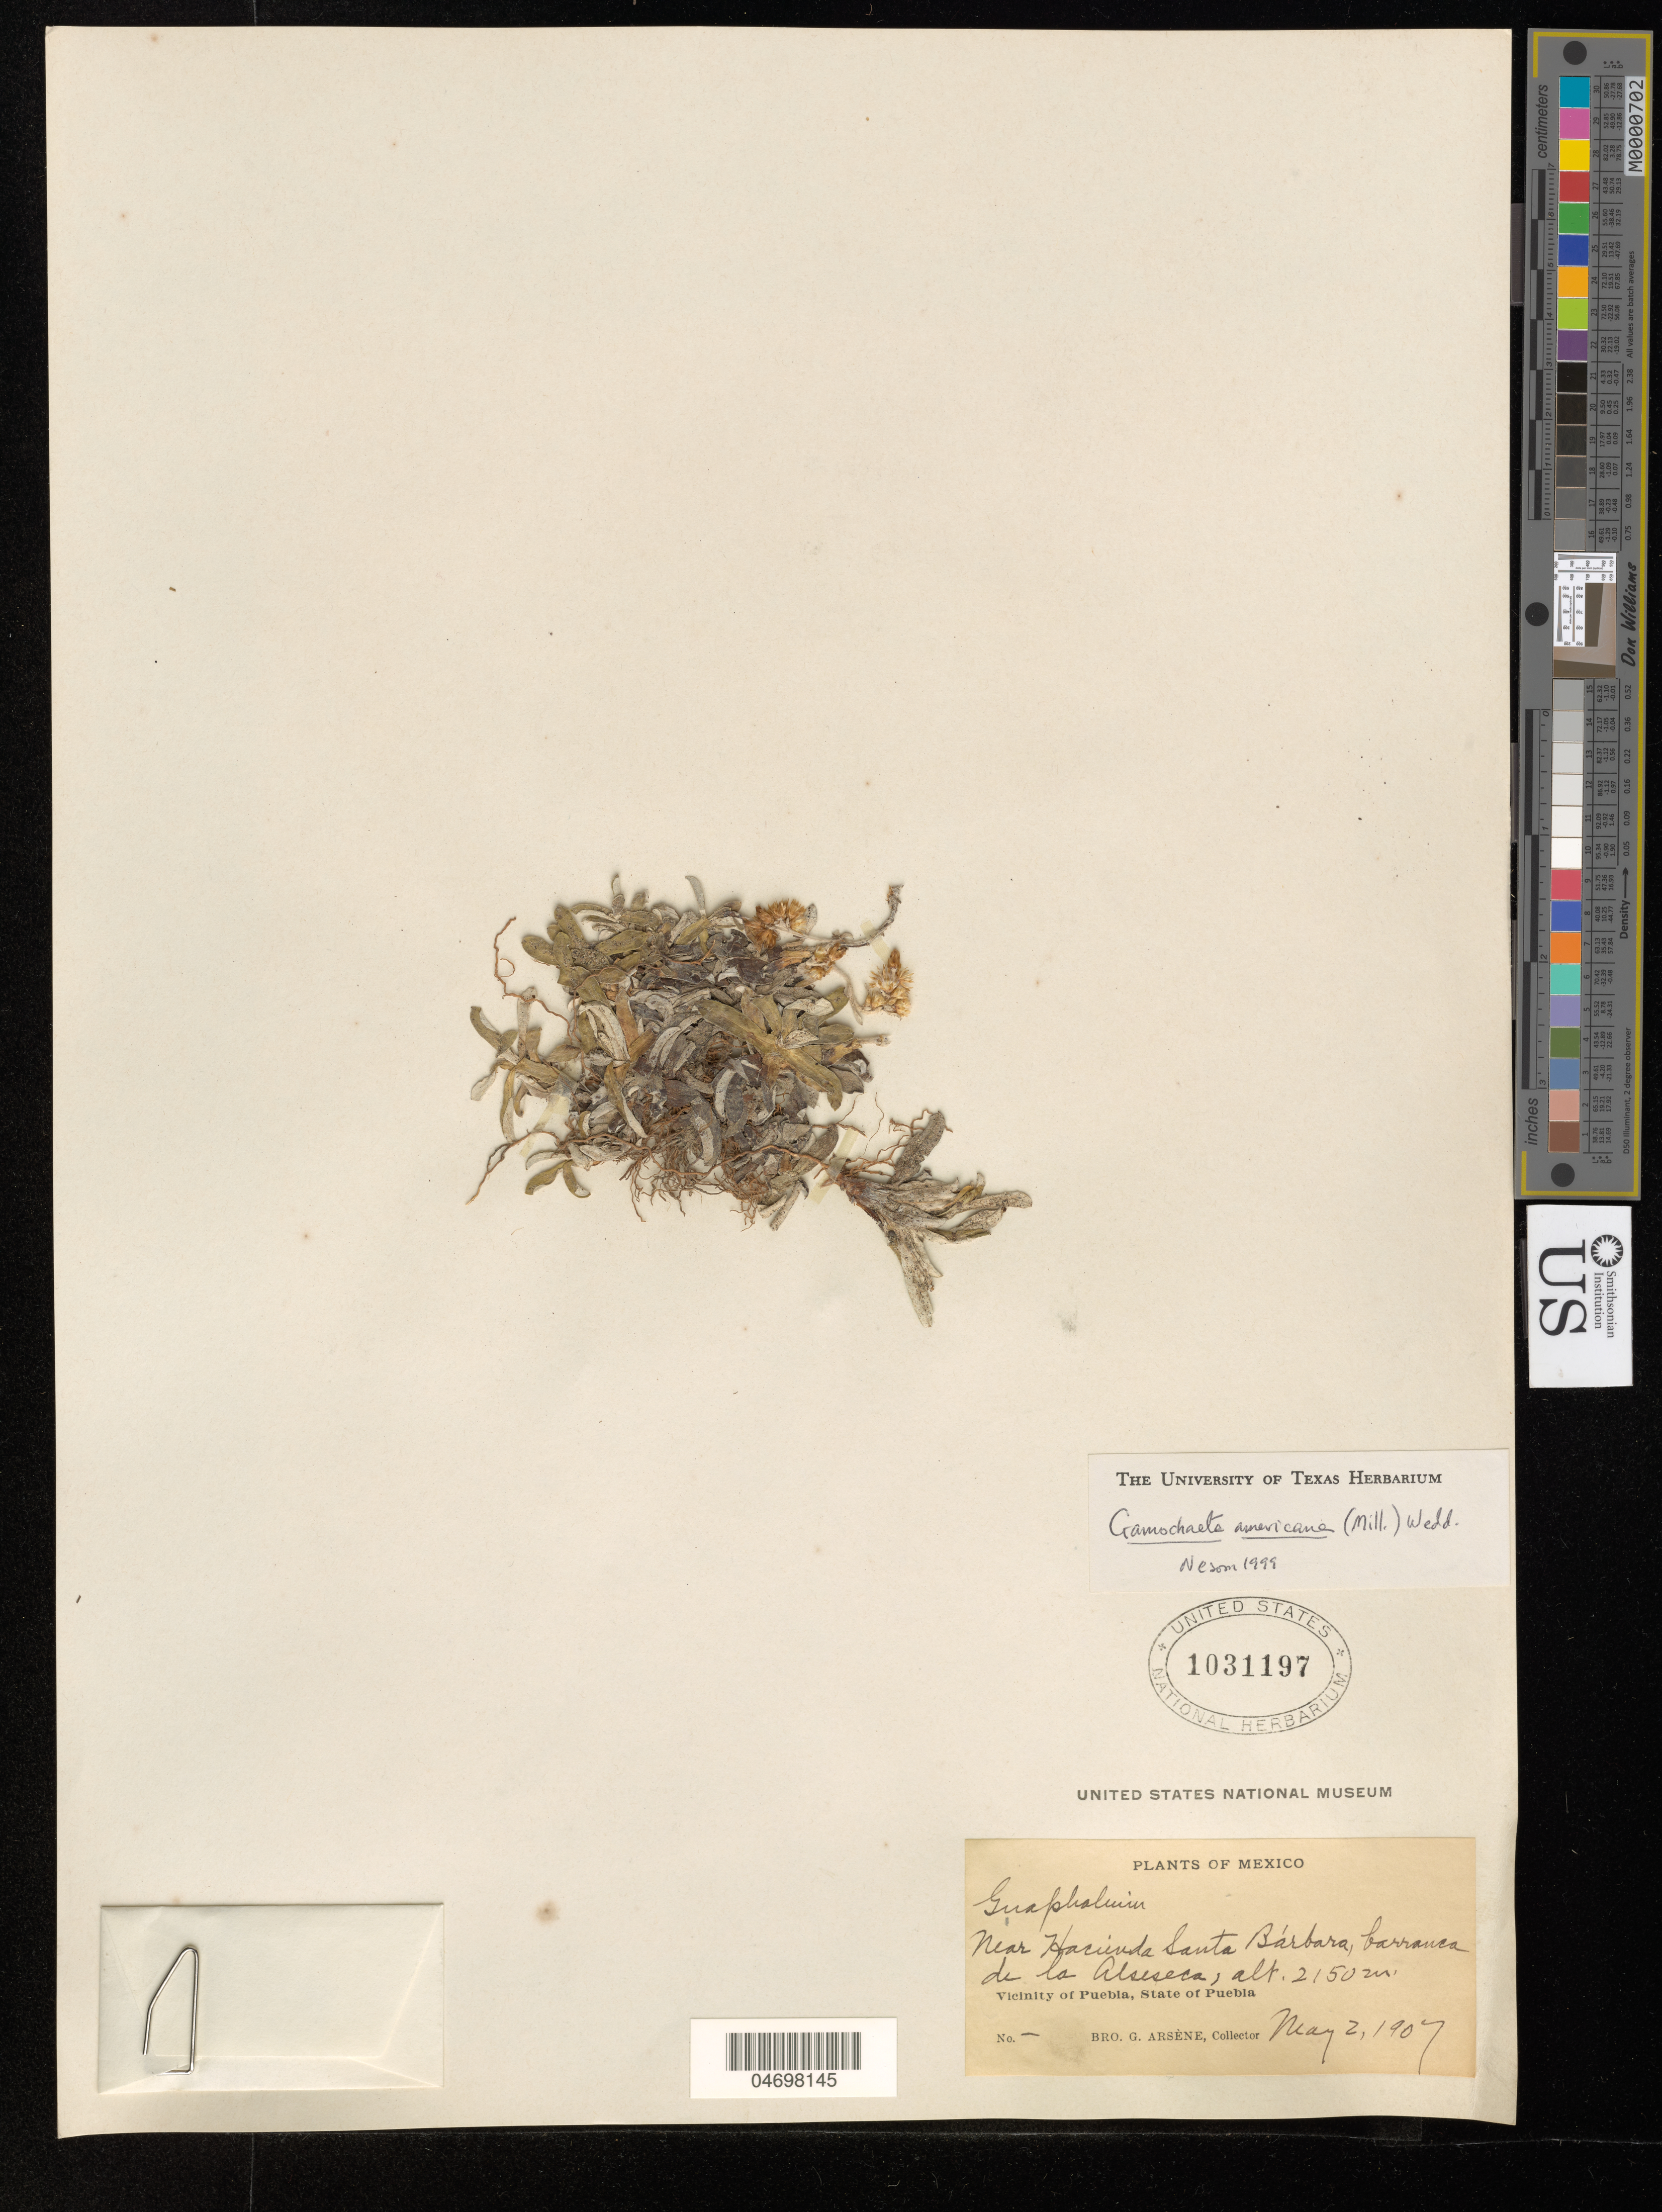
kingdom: Plantae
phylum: Tracheophyta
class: Magnoliopsida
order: Asterales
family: Asteraceae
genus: Gamochaeta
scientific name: Gamochaeta americana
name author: (Mill.) Wedd.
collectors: Bro. G. Arsène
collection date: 1907-05-02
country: Mexico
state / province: Puebla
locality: Near Hacienda Santa Barbara, barranca de la Alseseca, Vicinity of Puebla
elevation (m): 2150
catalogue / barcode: US 1031197